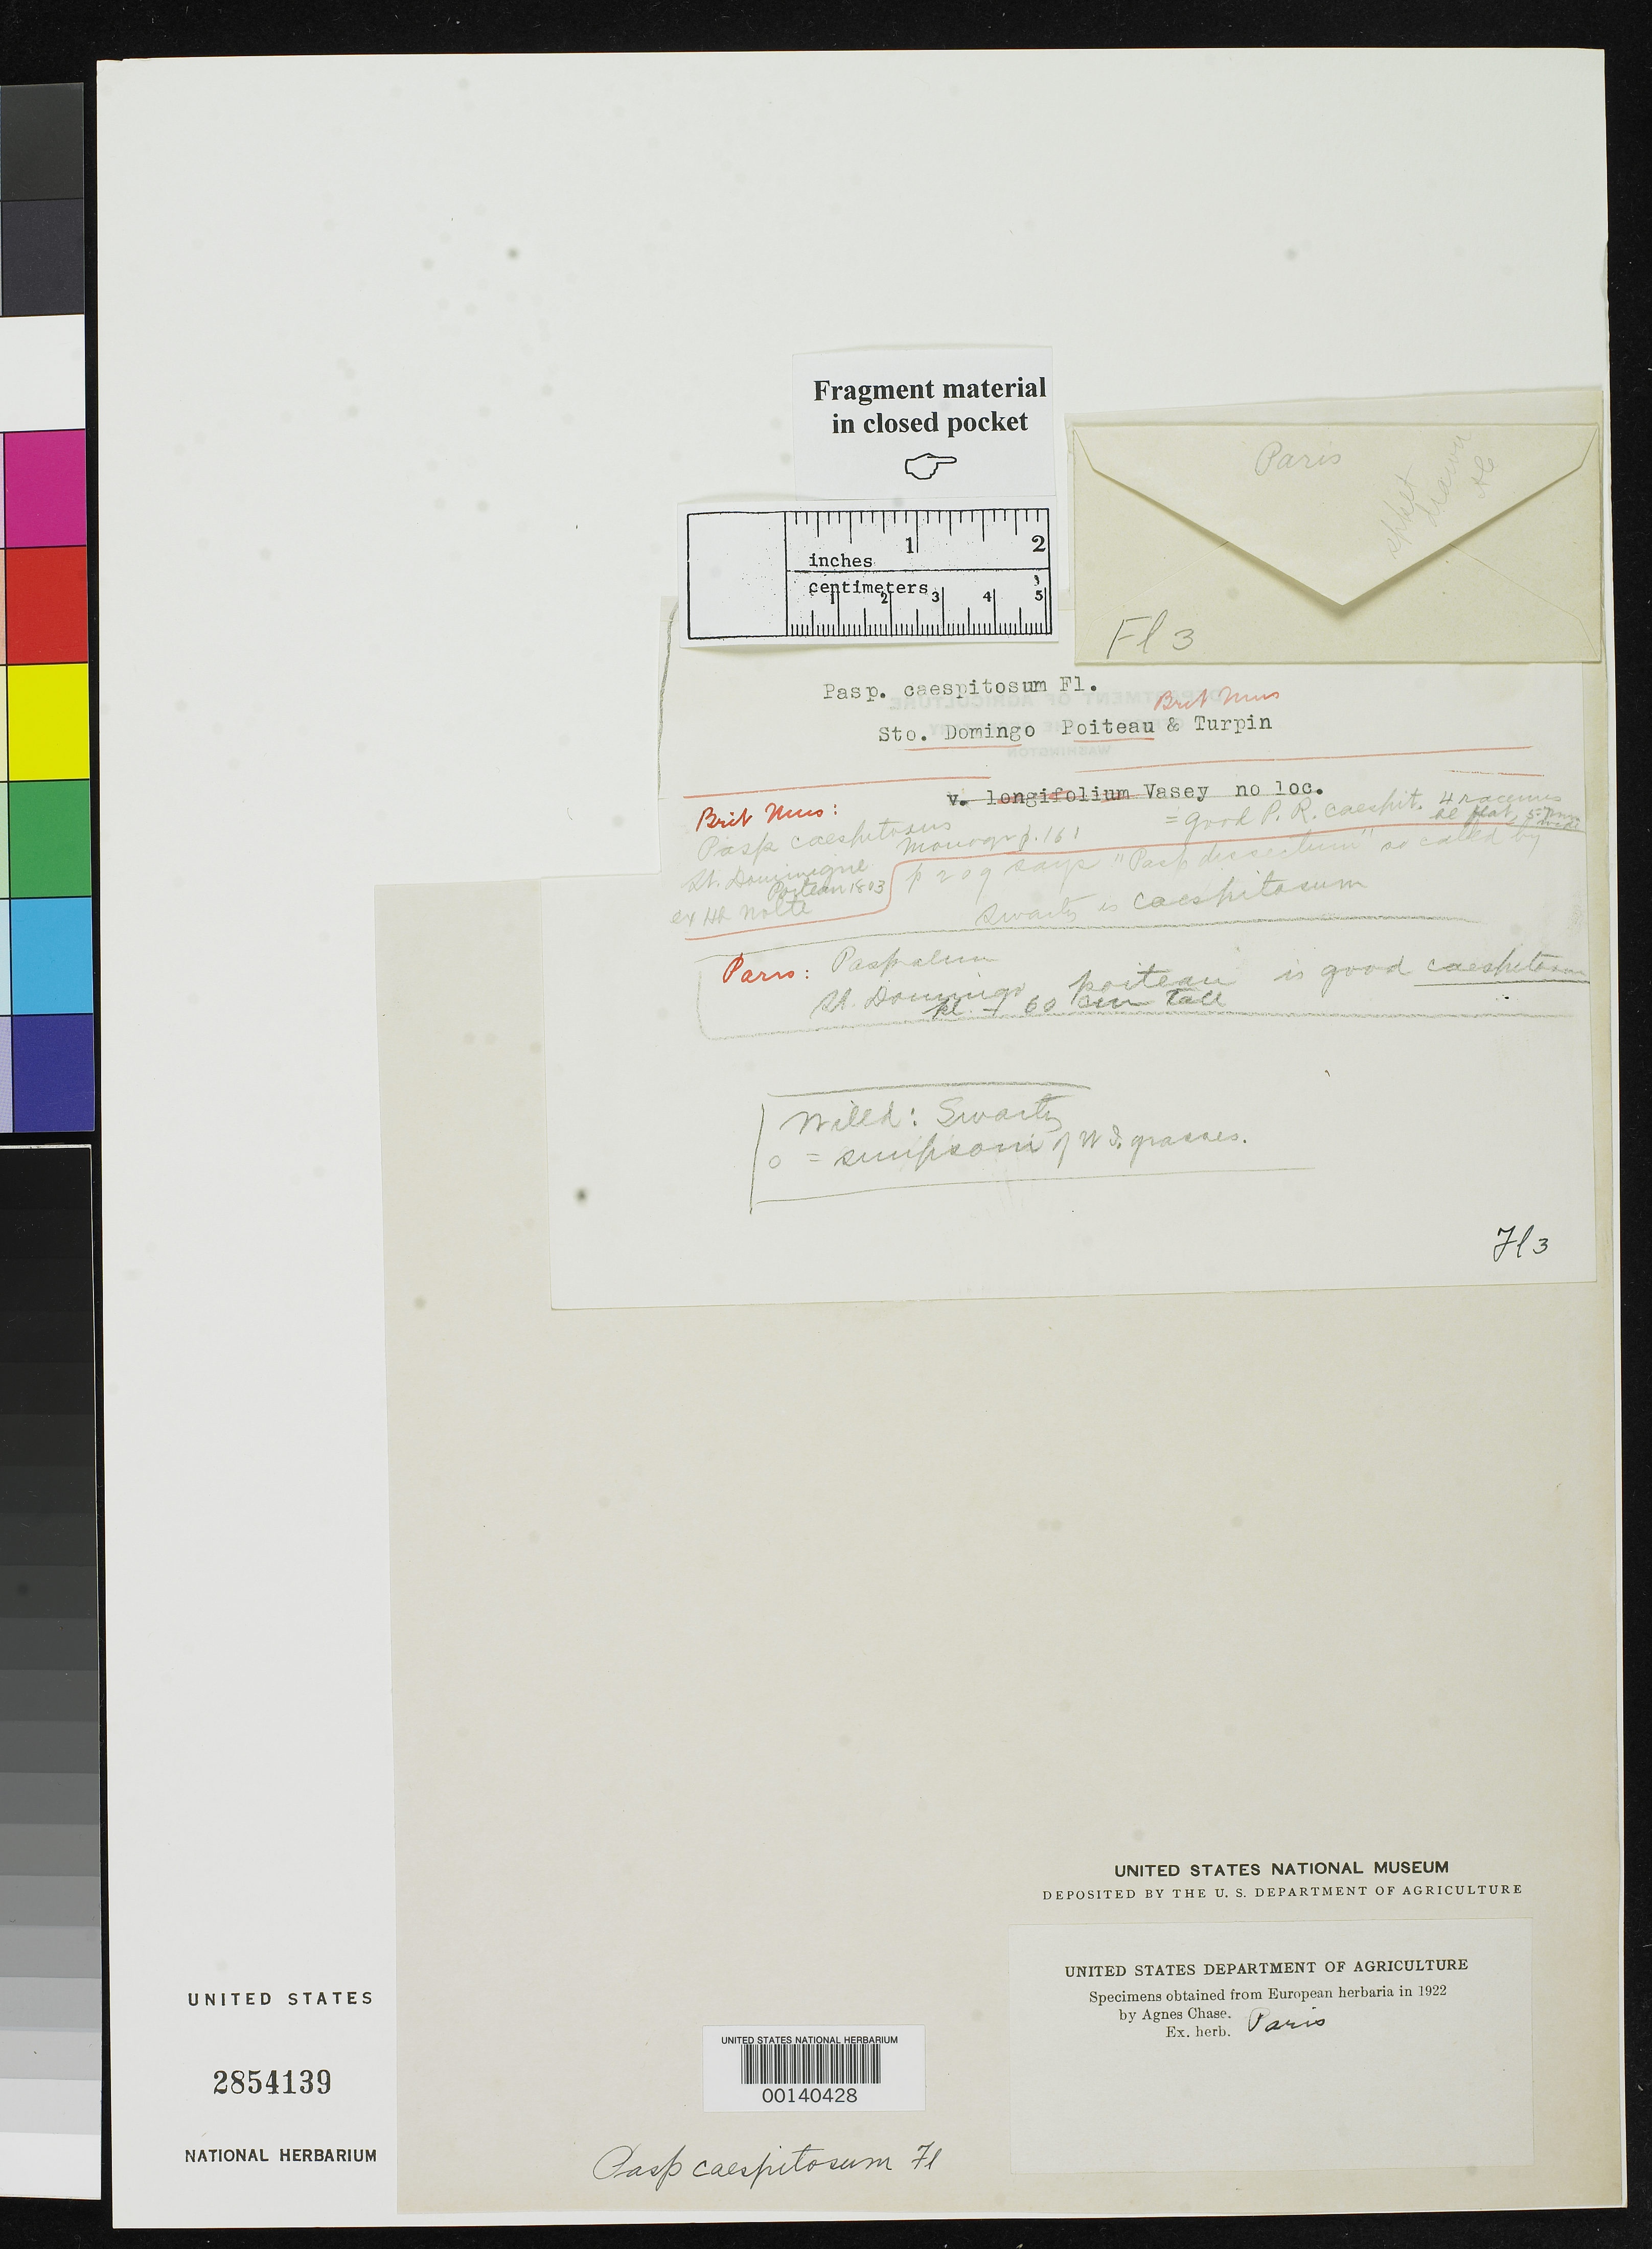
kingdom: Plantae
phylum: Tracheophyta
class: Liliopsida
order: Poales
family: Poaceae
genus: Paspalum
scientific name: Paspalum caespitosum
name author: Flüggé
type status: Type Fragment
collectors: P. Poiteau & P. Turpin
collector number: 1803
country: Dominican Republic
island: Hispaniola Island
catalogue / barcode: US 2854139